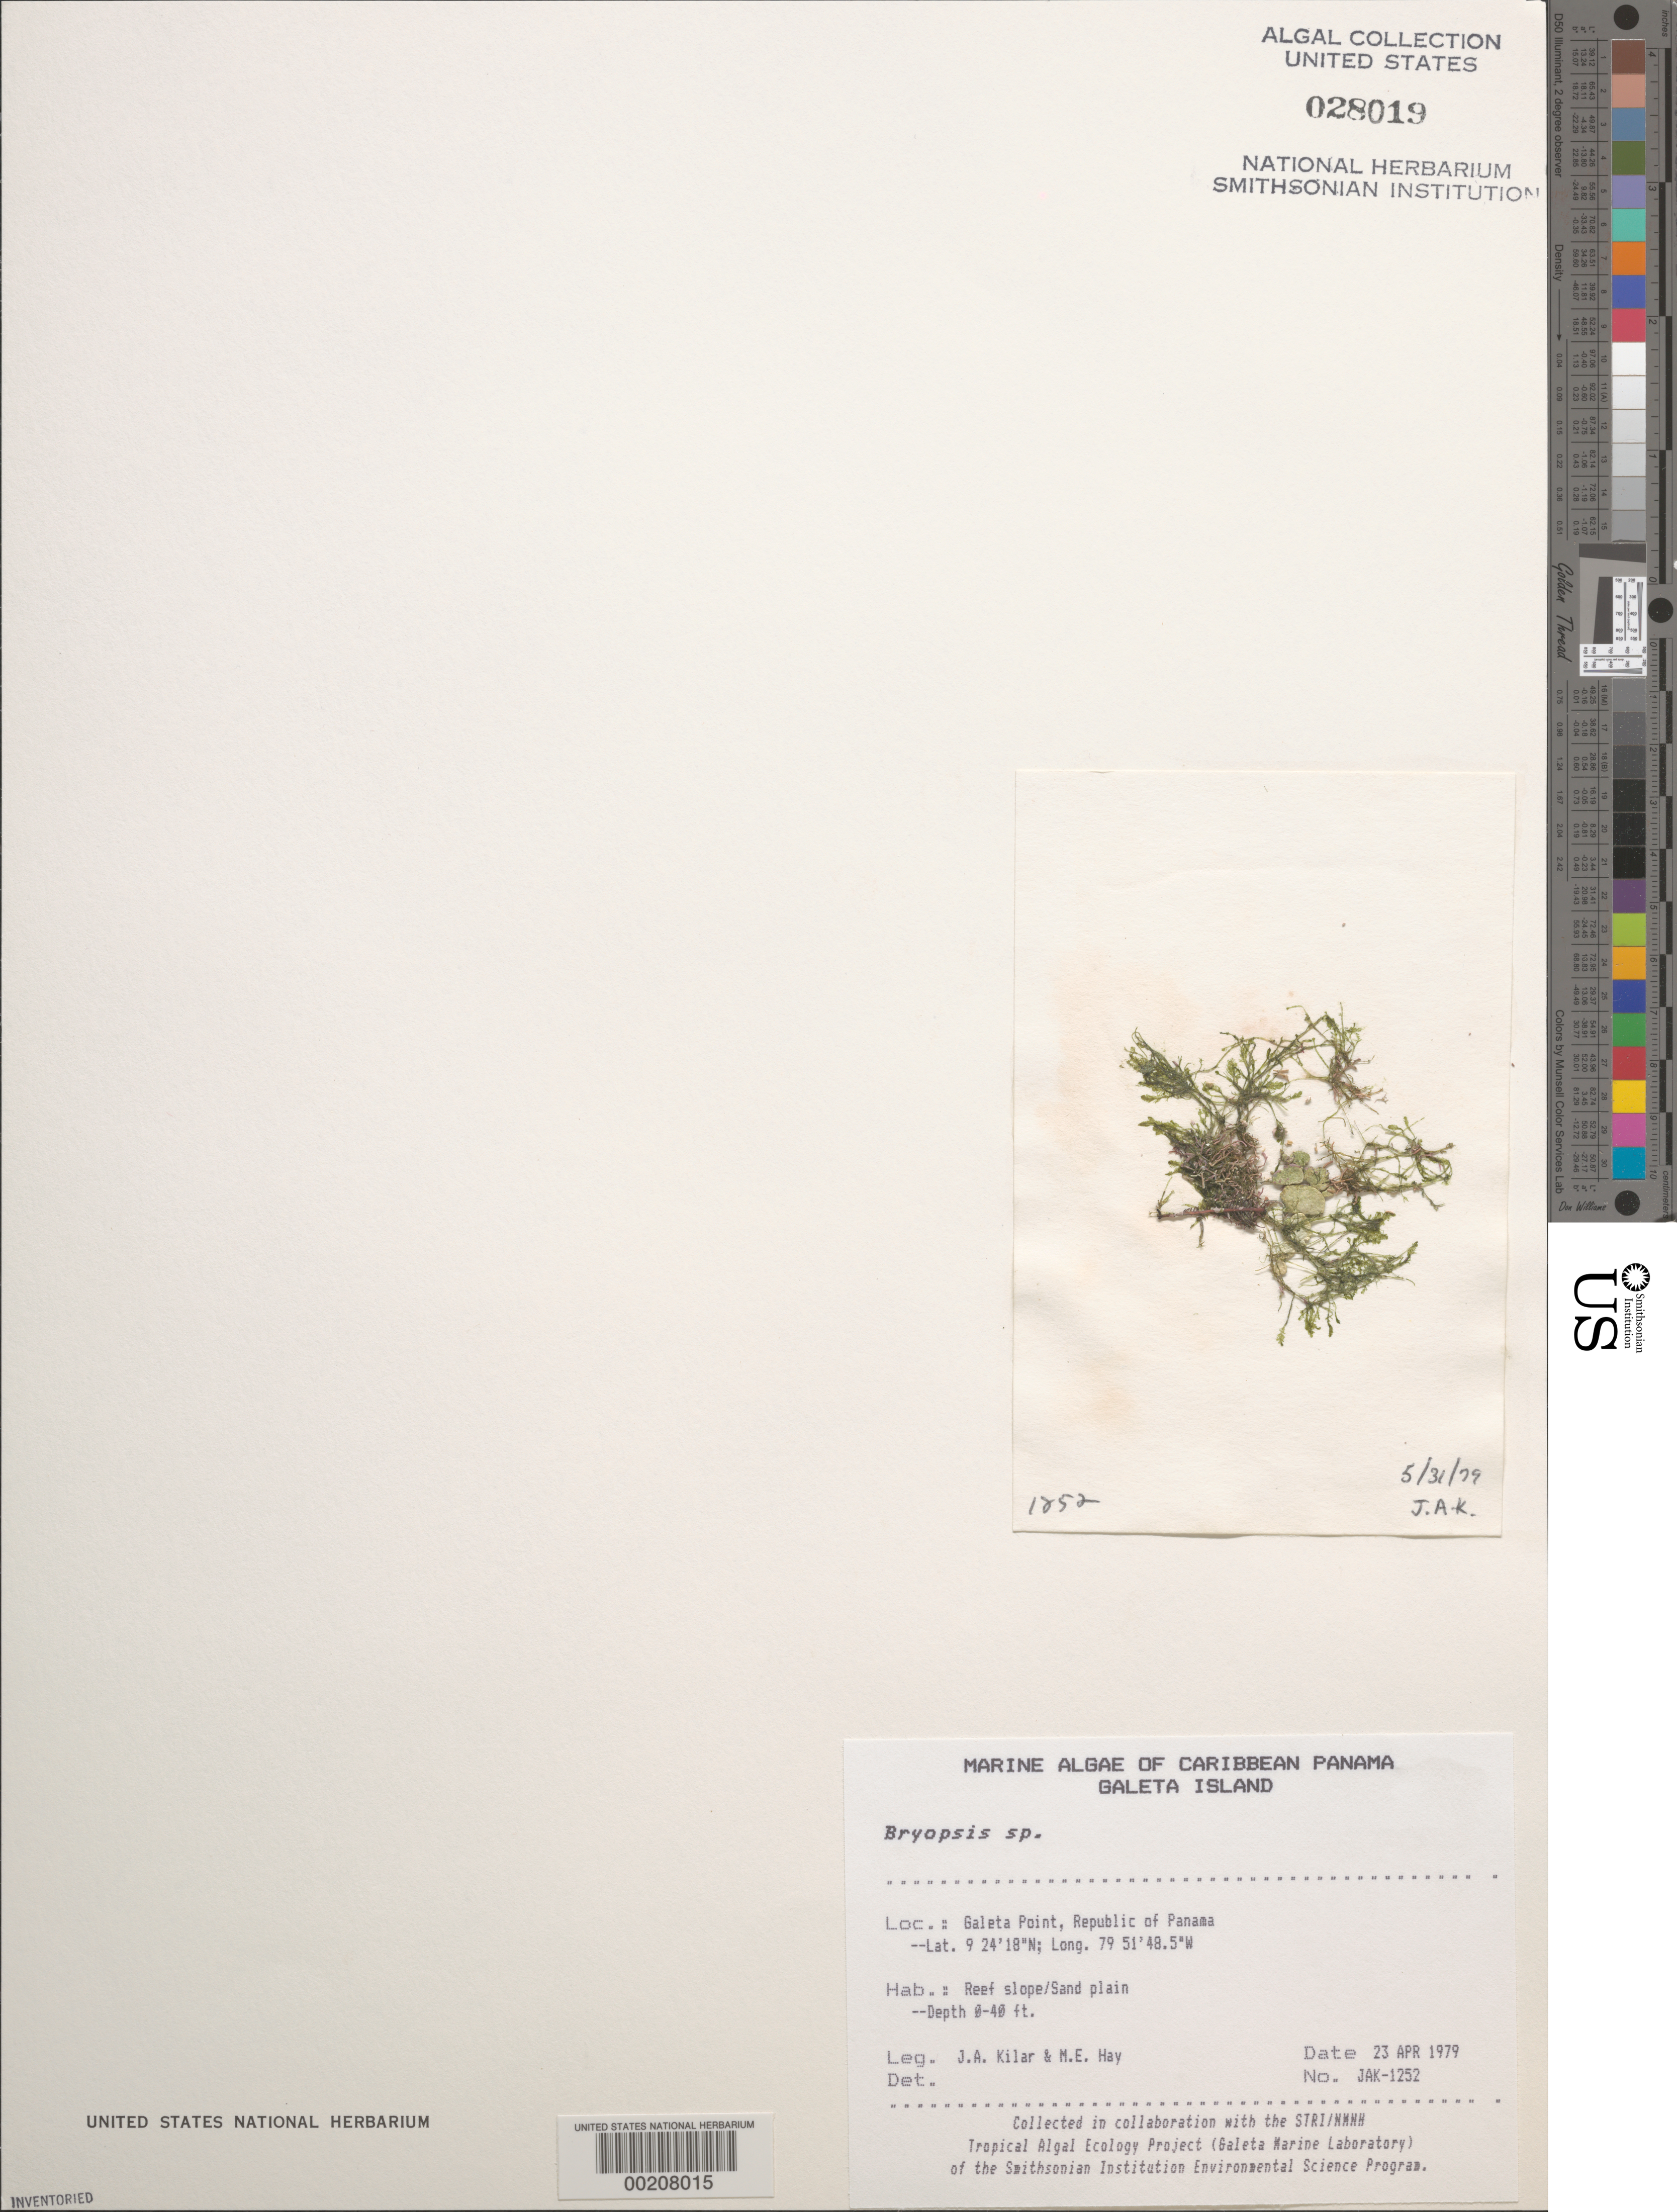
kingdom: Plantae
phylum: Chlorophyta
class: Ulvophyceae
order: Bryopsidales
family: Bryopsidaceae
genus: Bryopsis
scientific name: Bryopsis sp.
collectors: J. A. Kilar & M. E. Hay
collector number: JAK-1252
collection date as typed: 23 Apr 1979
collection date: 1979-04-23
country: Panama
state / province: Colón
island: Galeta Island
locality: Galeta Point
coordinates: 9 24' 18" N, 79 51' 48.5" W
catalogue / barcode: US 28019